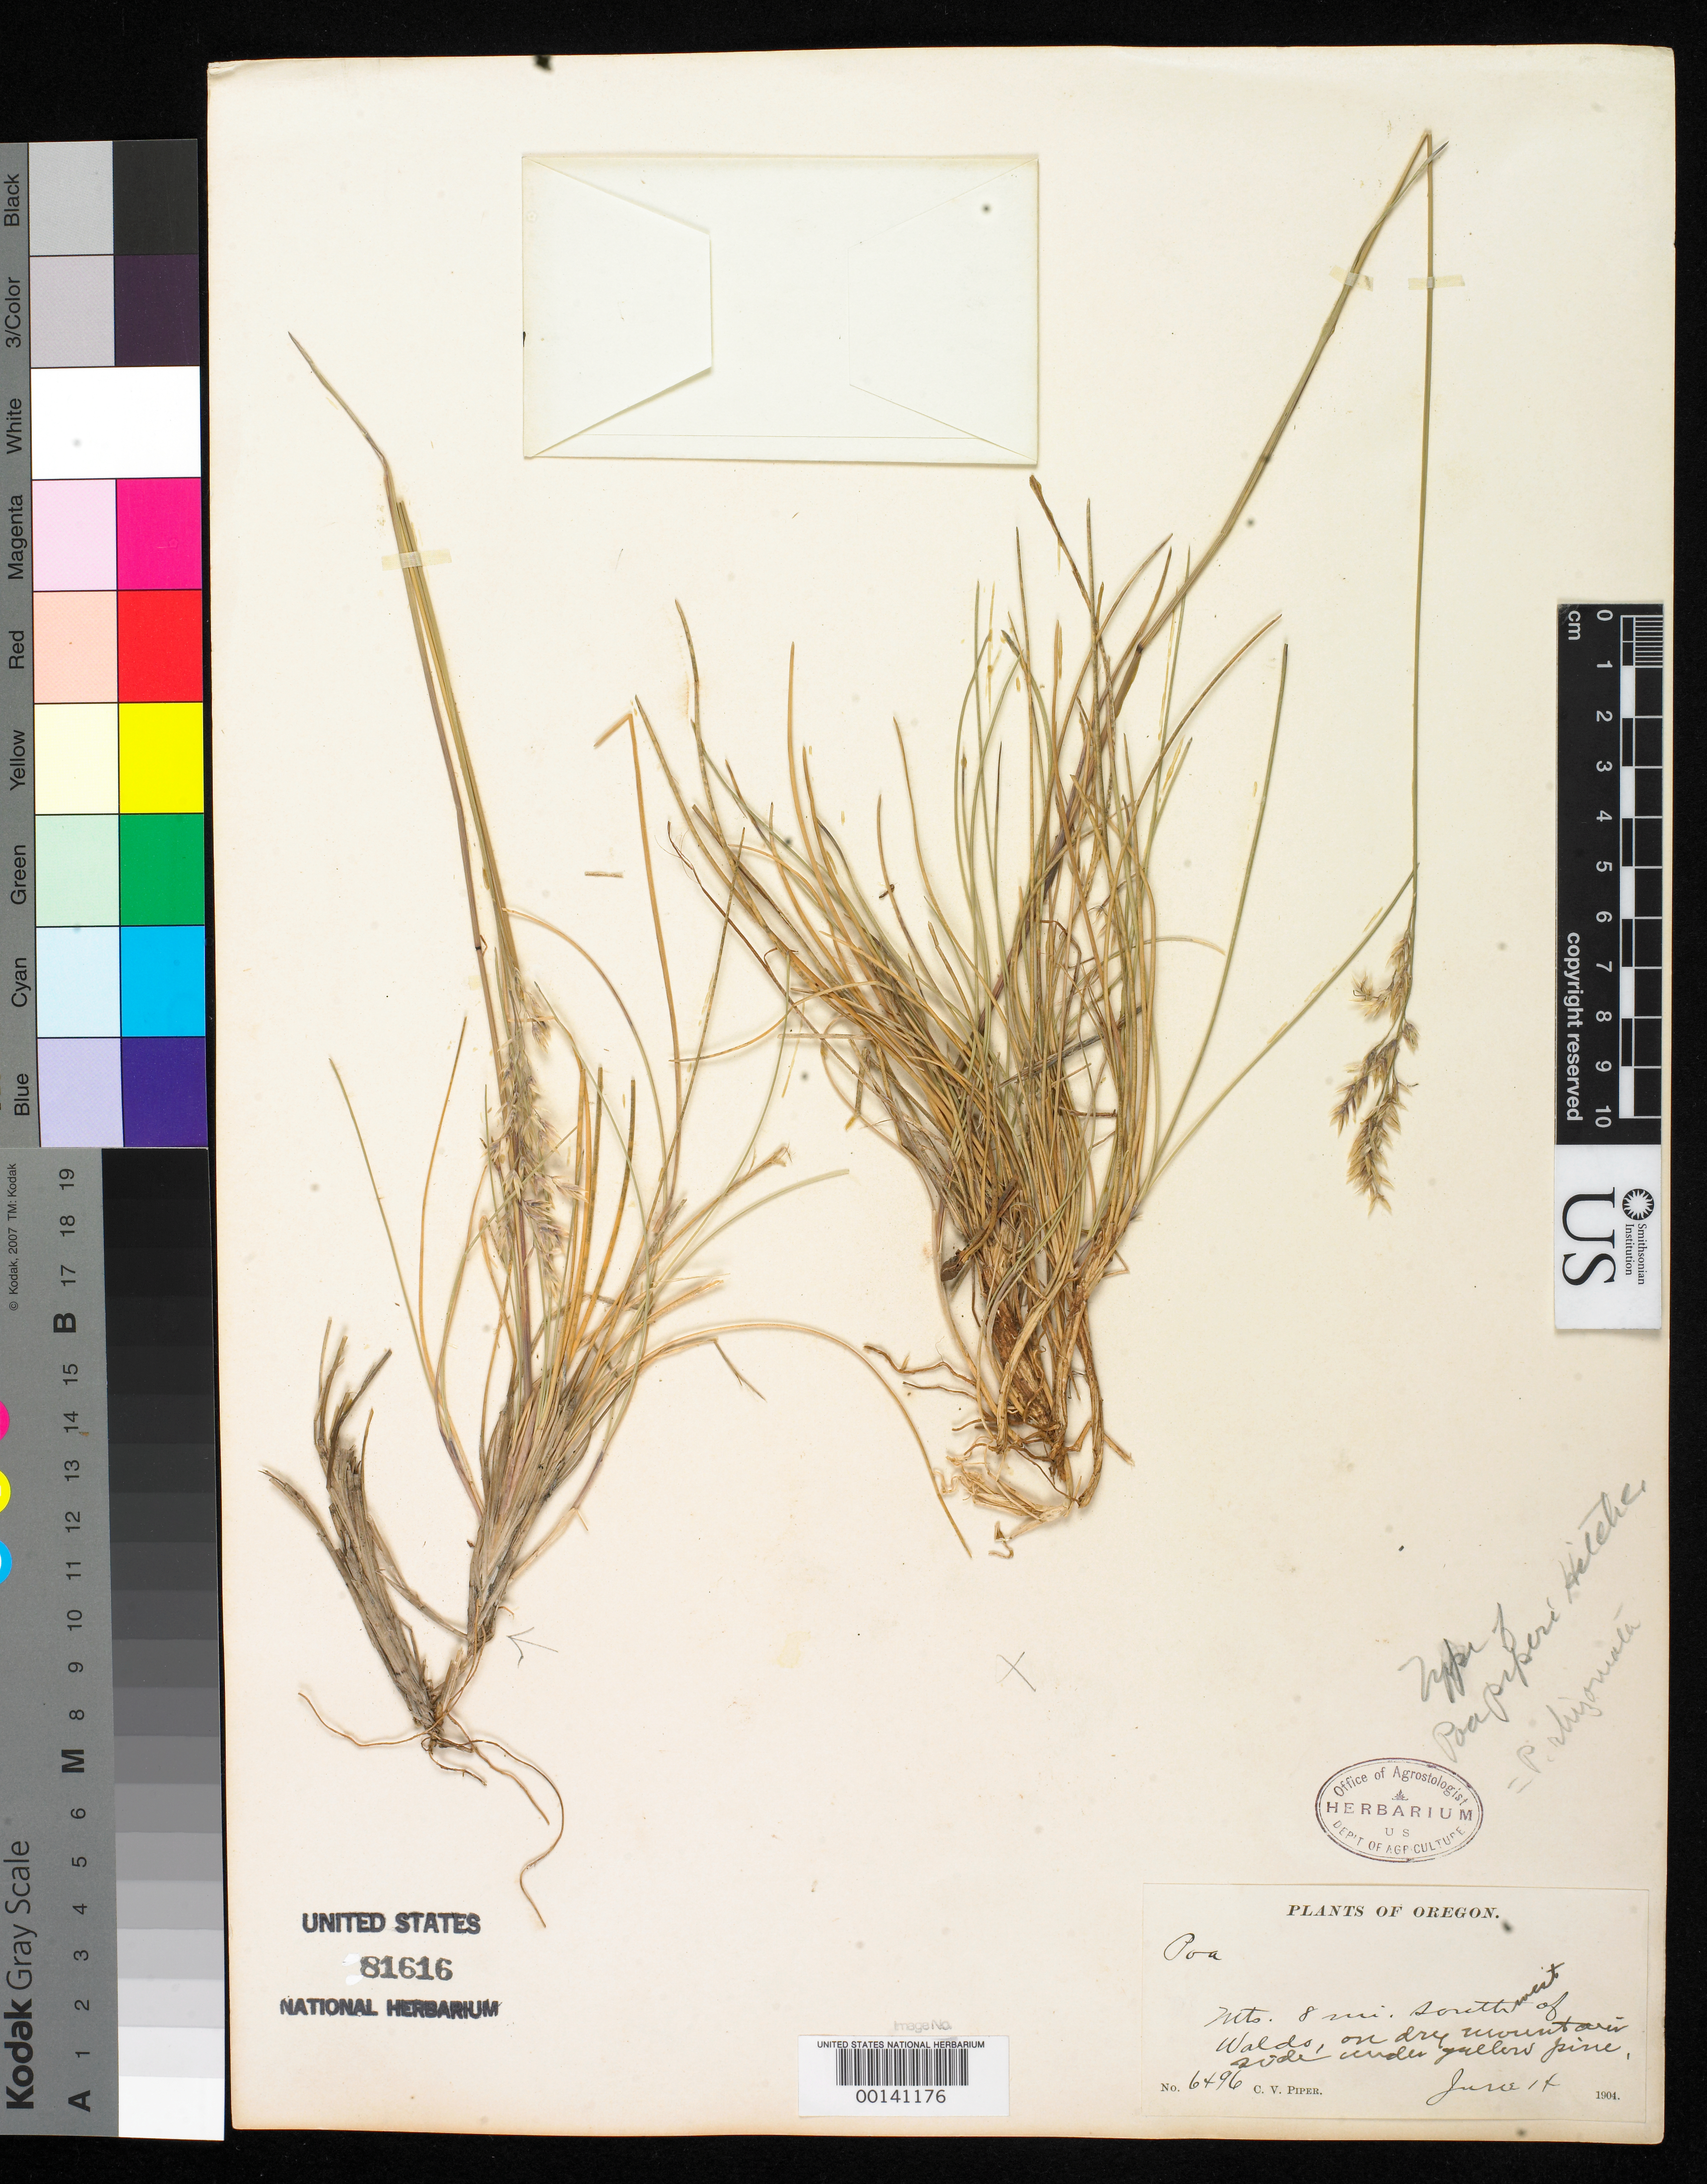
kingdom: Plantae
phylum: Tracheophyta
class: Liliopsida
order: Poales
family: Poaceae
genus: Poa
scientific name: Poa piperi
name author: Hitchc. in Abrams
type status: Holotype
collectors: C. V. Piper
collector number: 6496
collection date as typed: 14 Jun 1904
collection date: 1904-06-14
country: United States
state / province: Oregon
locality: Eight miles south of Waldo.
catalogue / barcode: US 81616